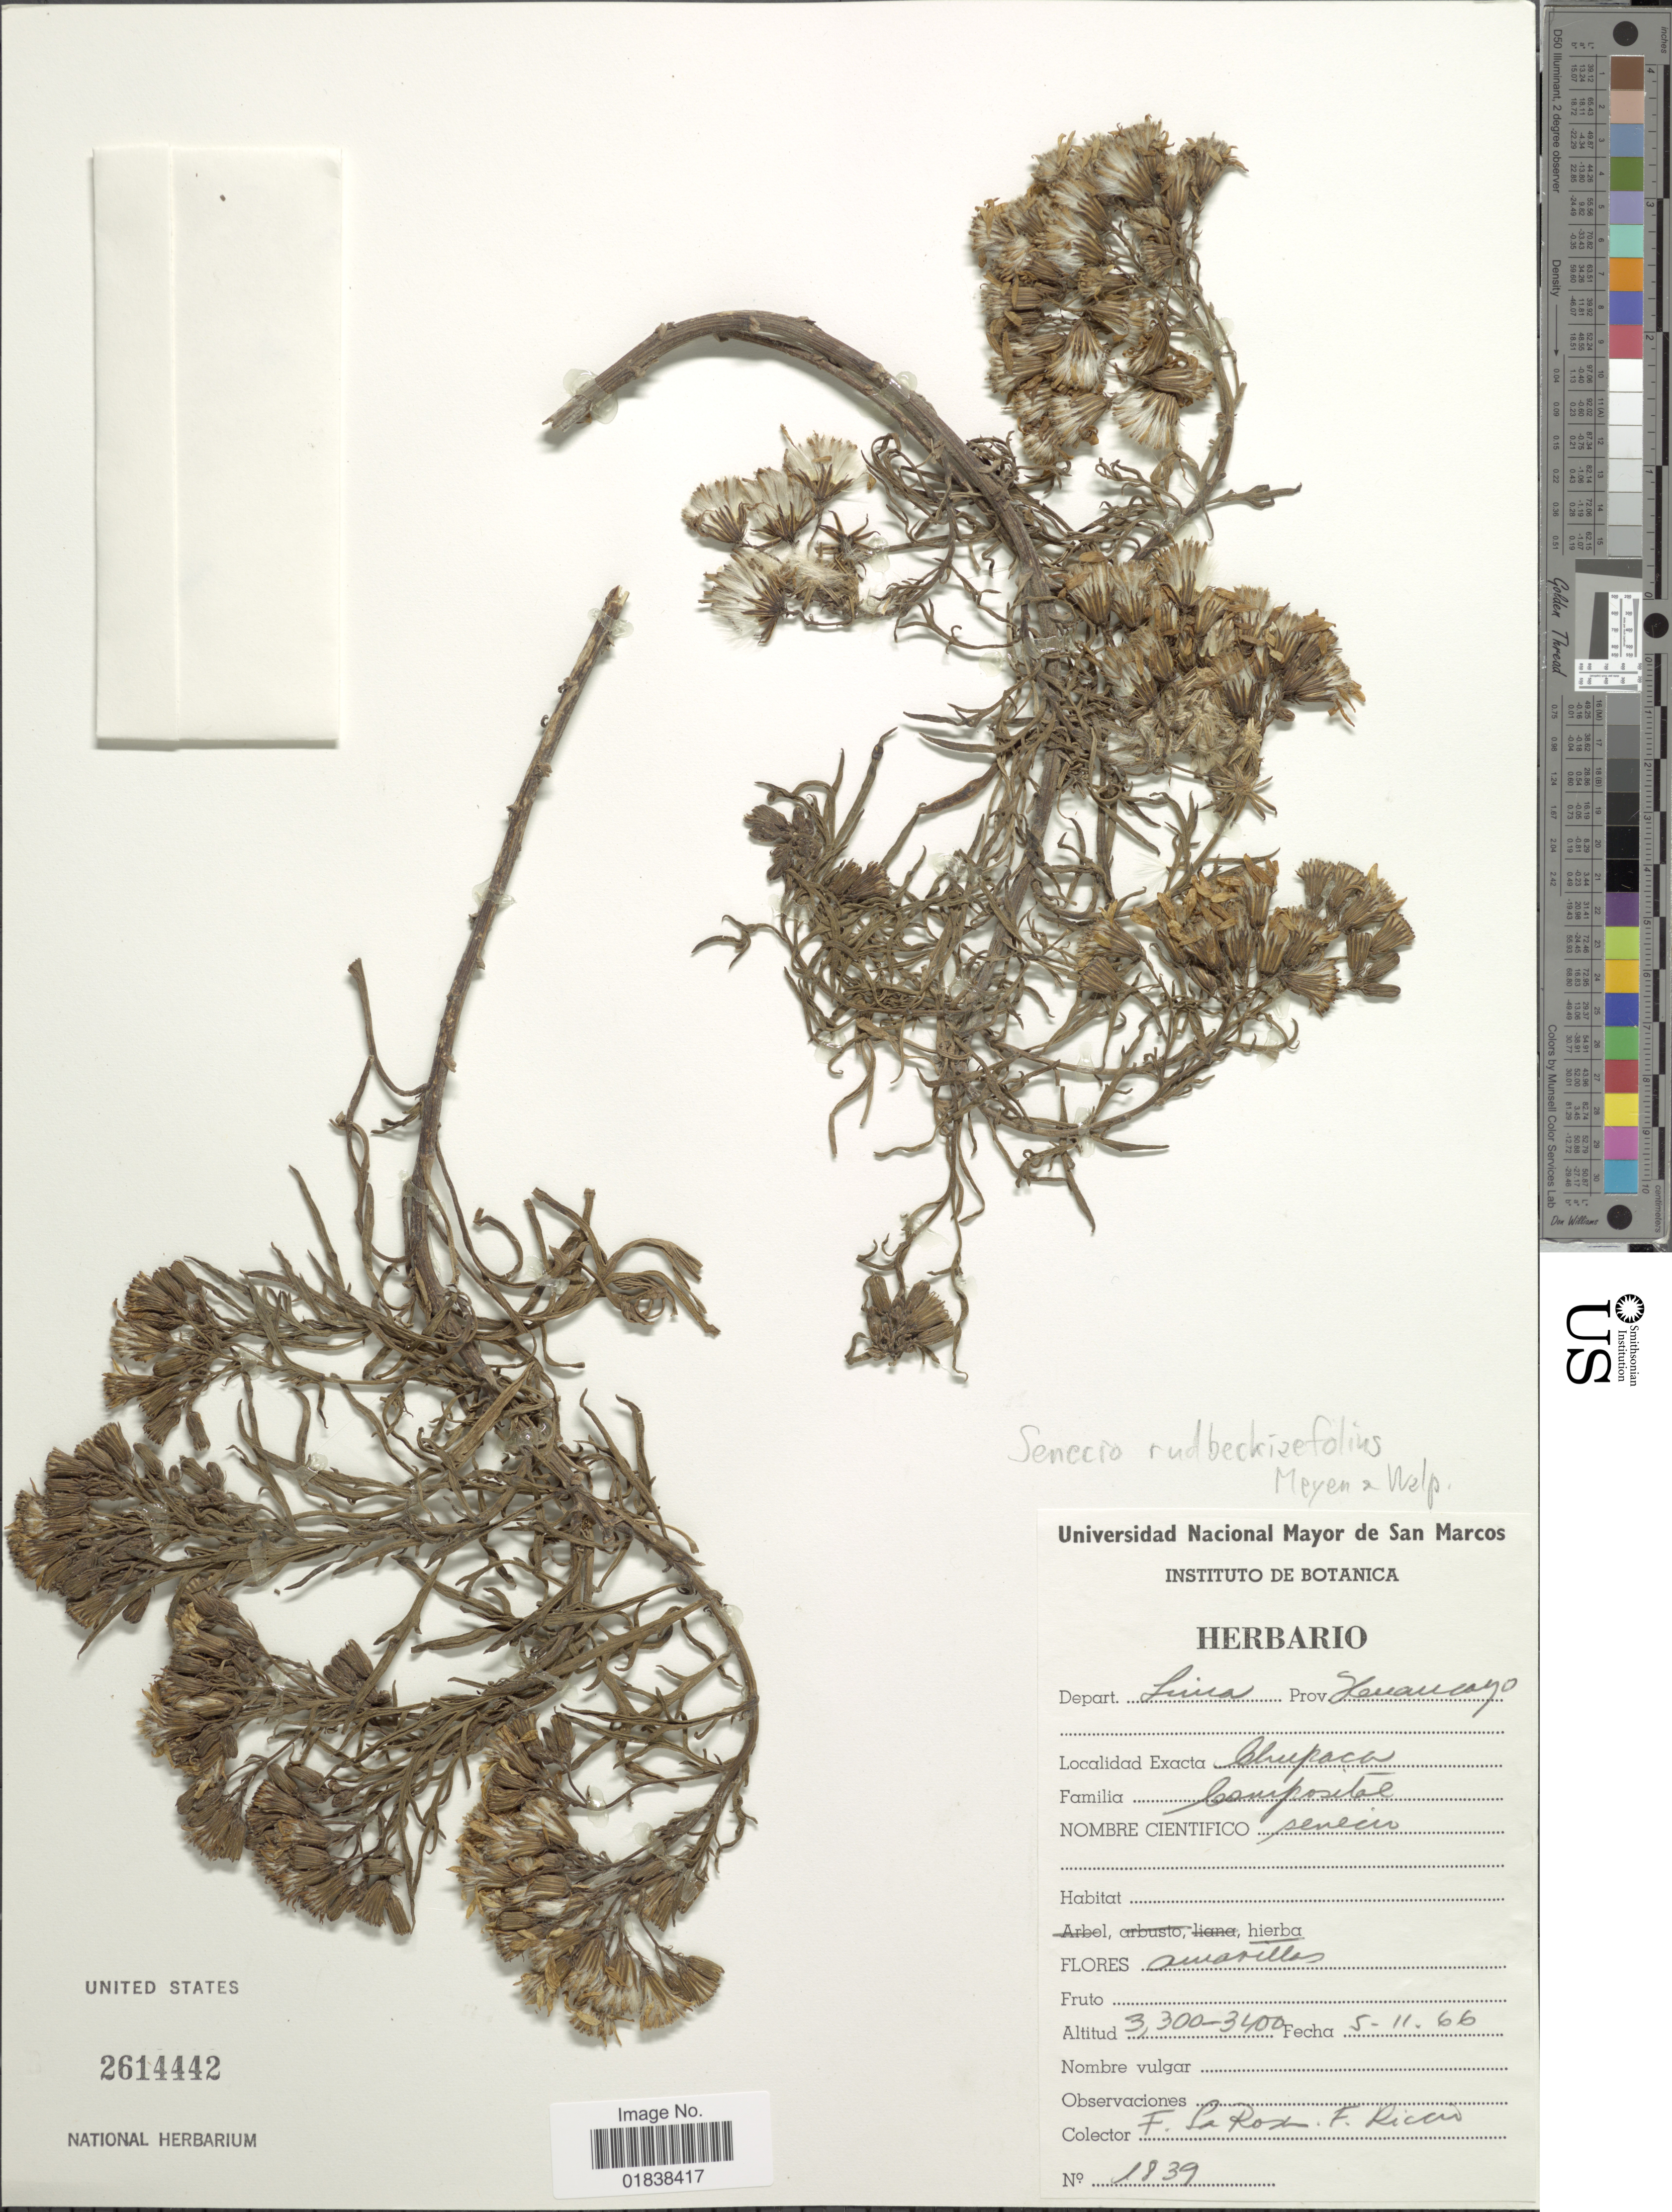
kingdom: Plantae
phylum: Tracheophyta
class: Magnoliopsida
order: Asterales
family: Asteraceae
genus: Senecio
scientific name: Senecio rudbeckiifolius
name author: Meyen & Walp.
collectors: F. La Rosa & F. Riccio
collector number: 1839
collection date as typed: Transcribed d/m/y: 5/11/66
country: Peru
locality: Chupaca, Prov. Huancayo, Depart. Lima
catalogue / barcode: US 2614442